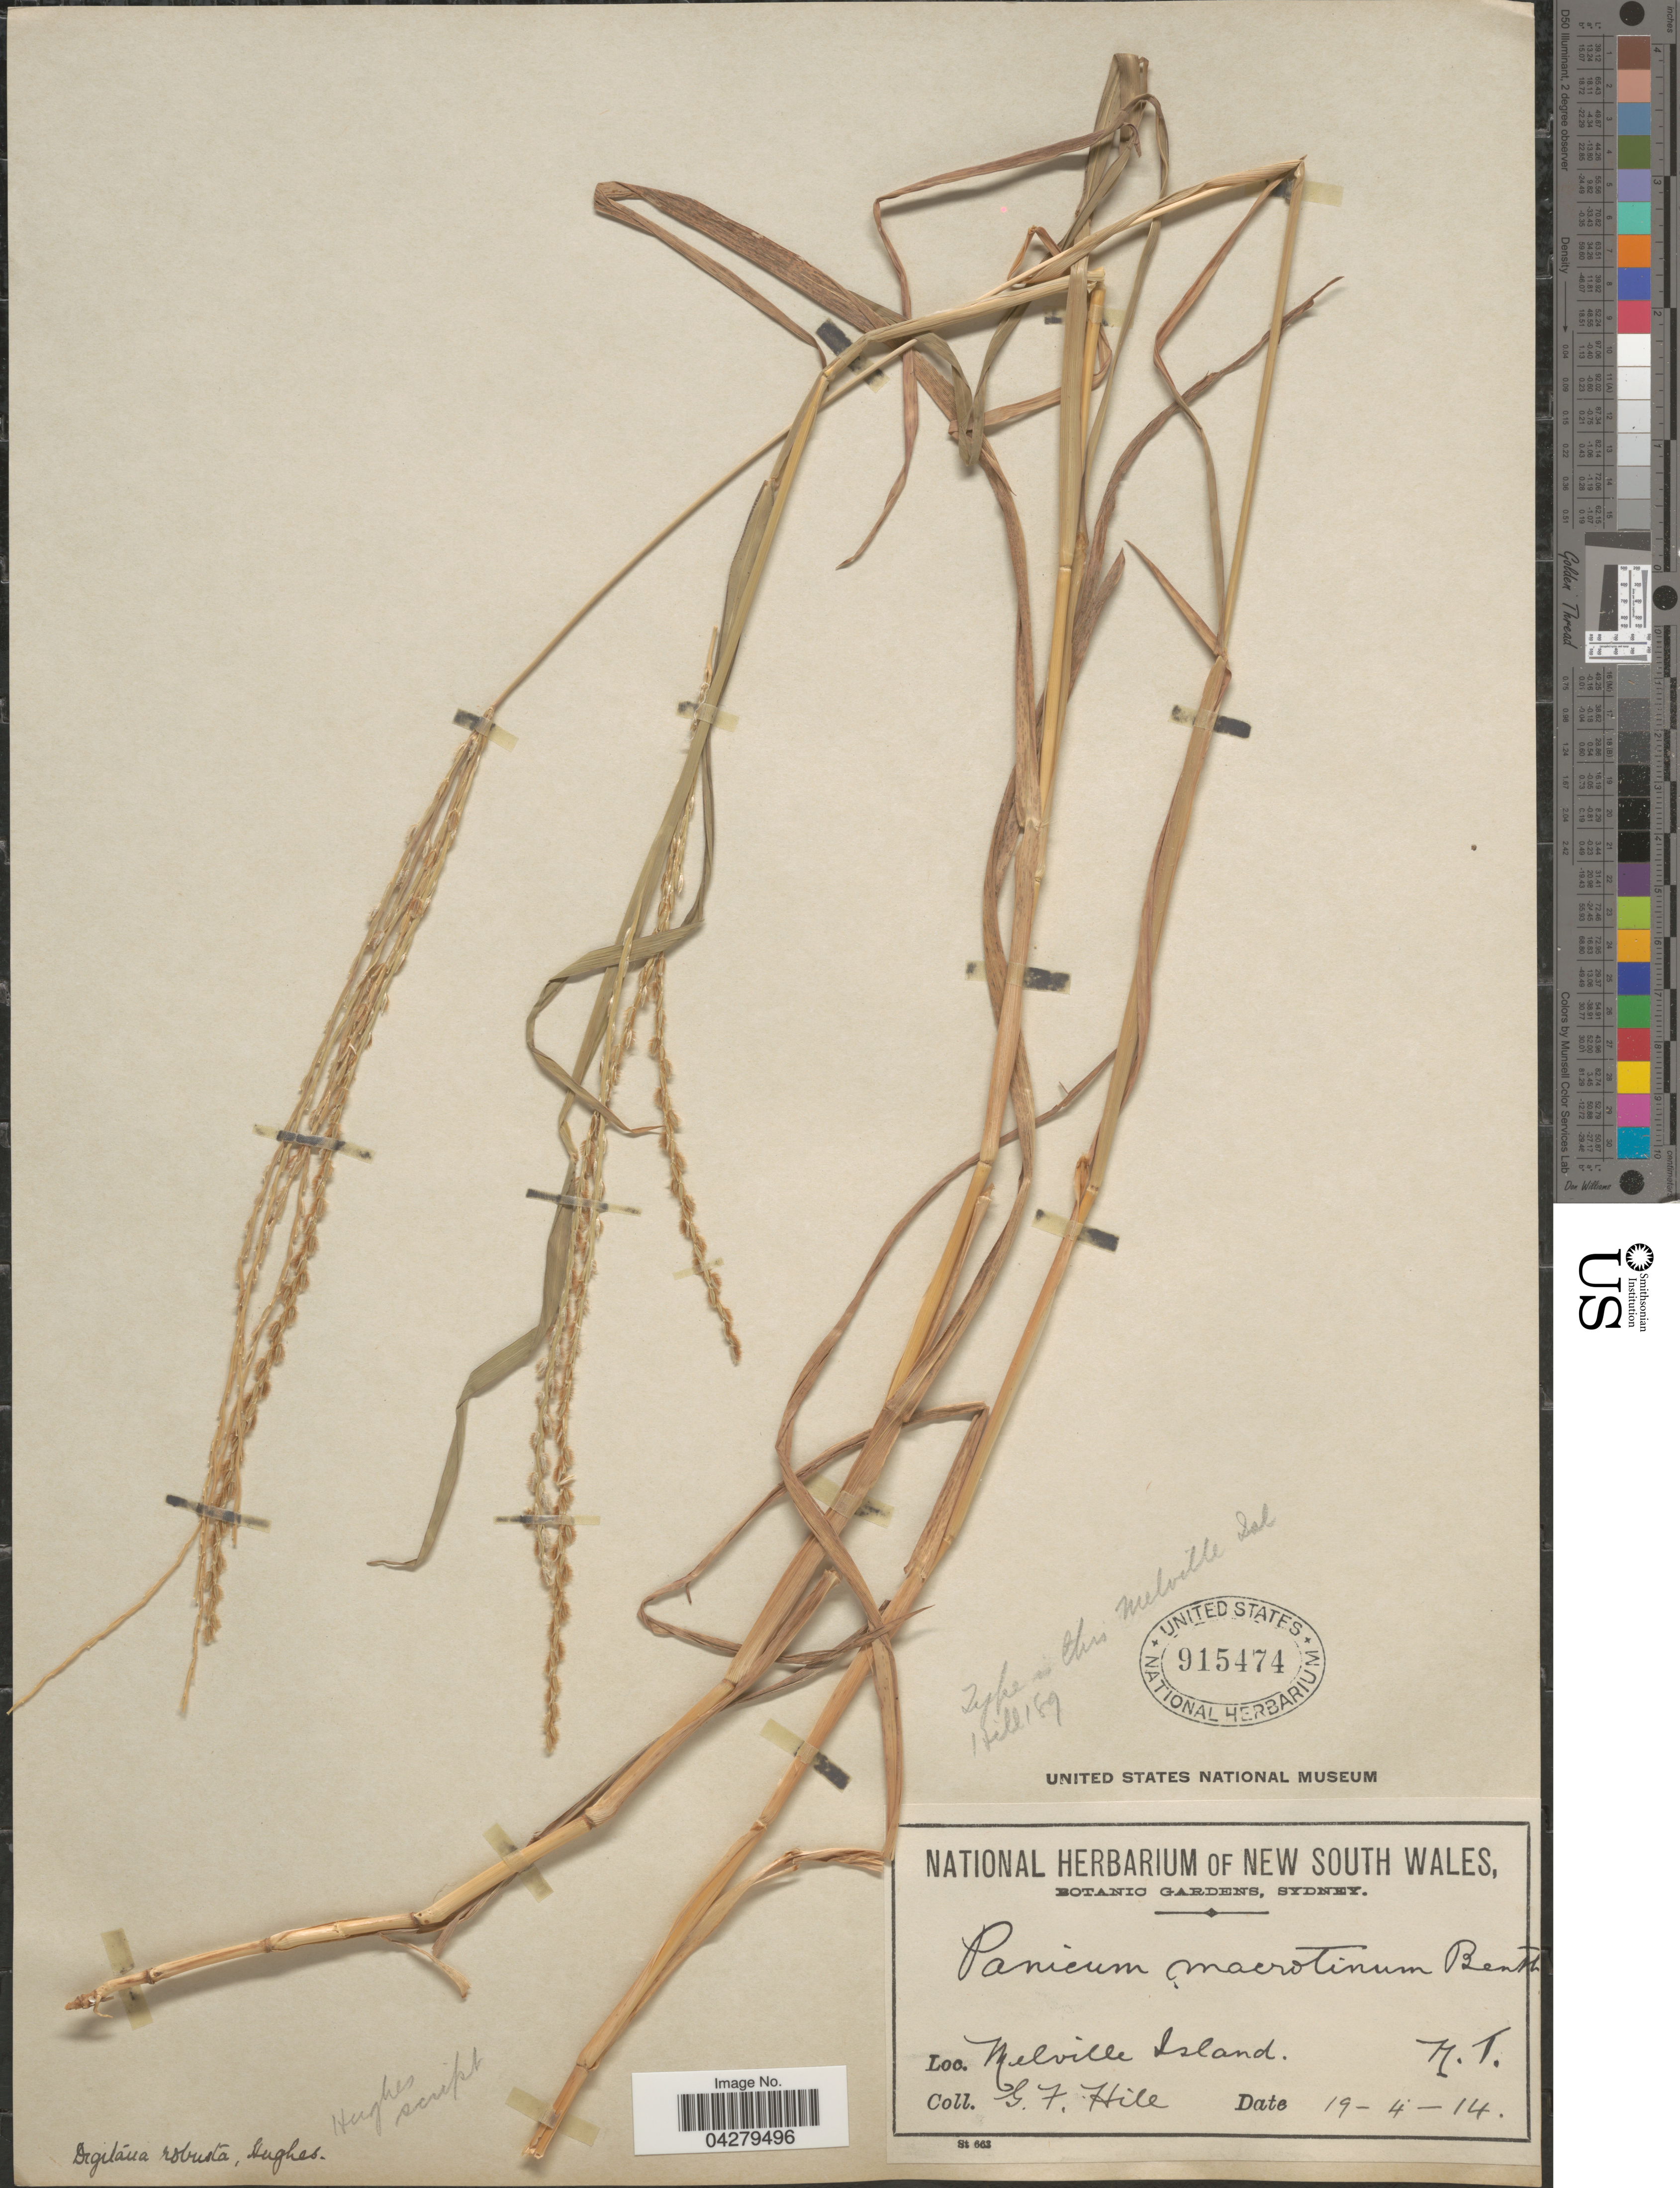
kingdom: Plantae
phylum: Tracheophyta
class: Liliopsida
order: Poales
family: Poaceae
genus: Digitaria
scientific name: Digitaria ctenantha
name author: (F. Muell.) Hughes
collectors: G. Hill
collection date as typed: Transcribed d/m/y: 19/4/14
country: Australia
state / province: Northern Territory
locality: Melville Island.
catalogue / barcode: US 915474